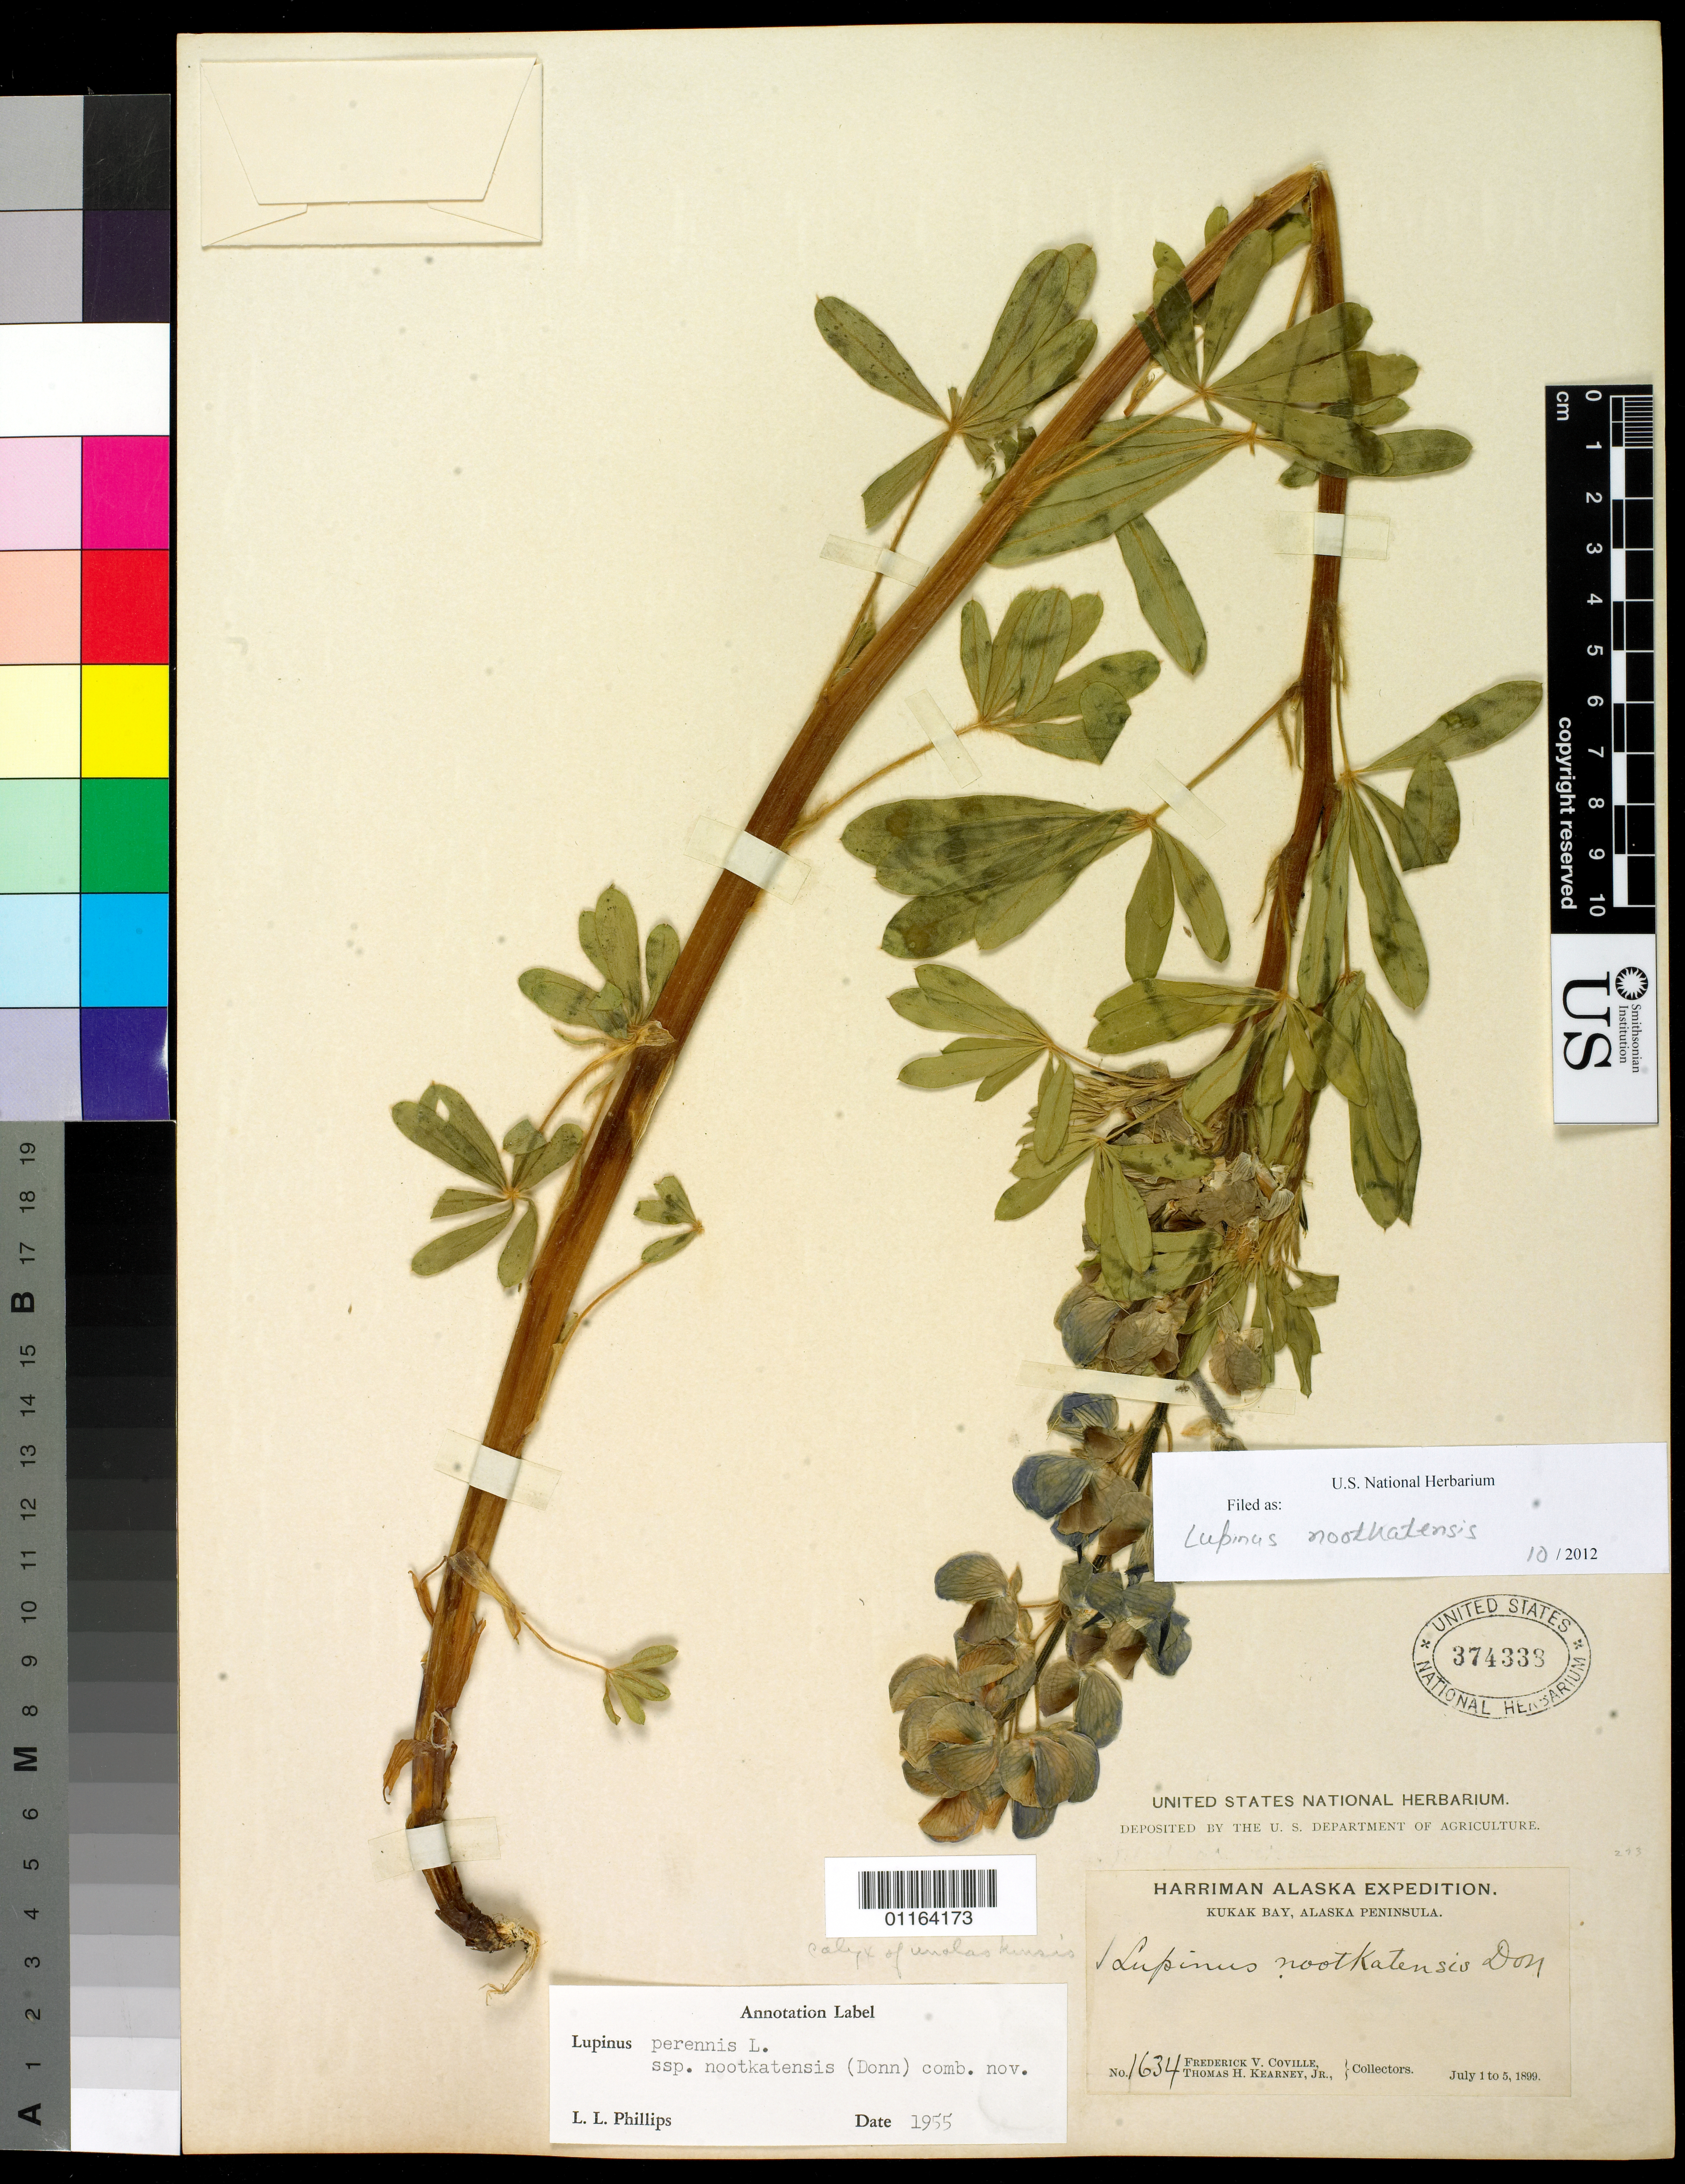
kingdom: Plantae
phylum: Tracheophyta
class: Magnoliopsida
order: Fabales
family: Fabaceae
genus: Lupinus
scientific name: Lupinus nootkatensis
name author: Donn ex Sims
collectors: F. V. Coville & T. H. Kearney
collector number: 1634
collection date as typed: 01 Jul 1899 to 05 Jul 1899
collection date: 1899-07-01/1899-07-05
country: United States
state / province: Alaska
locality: Kukak Bay, Alaska Peninsula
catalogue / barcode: US 374338